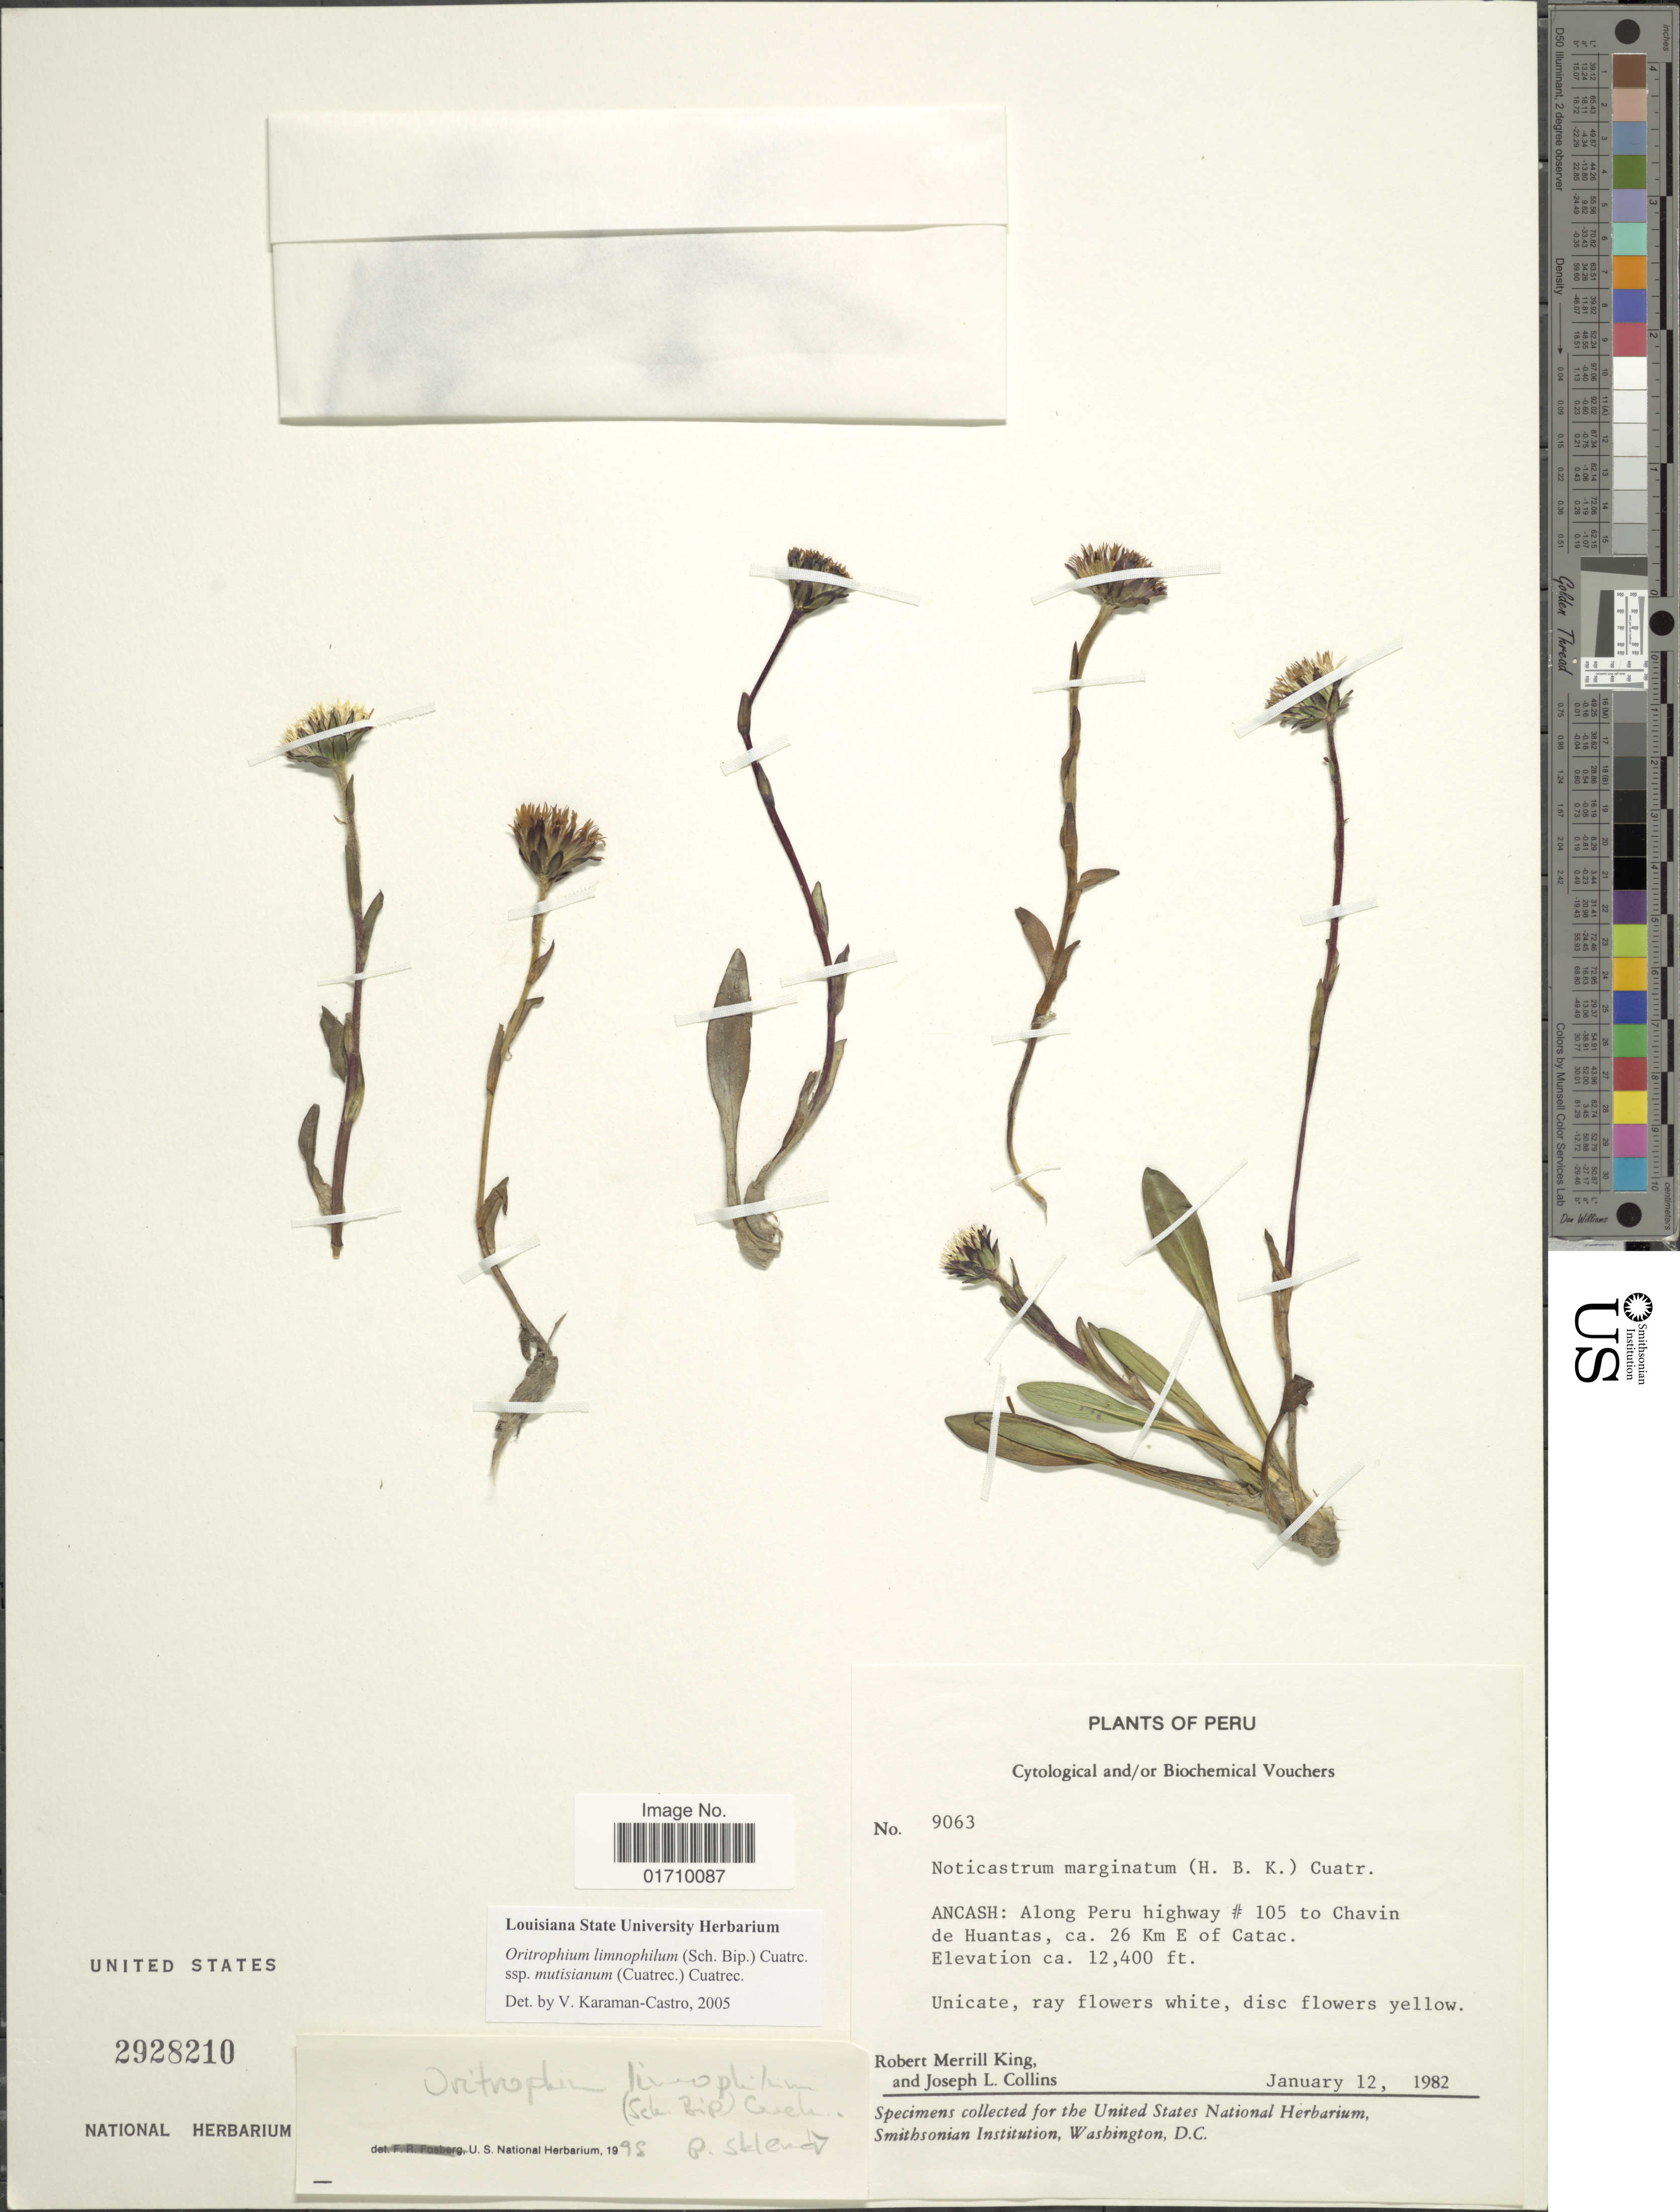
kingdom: Plantae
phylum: Tracheophyta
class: Magnoliopsida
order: Asterales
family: Asteraceae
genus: Noticastrum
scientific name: Noticastrum marginatum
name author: (Kunth) Cuatrec.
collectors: R. M. King & J. L. Collins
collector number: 9063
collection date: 1982-01-12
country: Peru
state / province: Ancash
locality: Along Peru highway #105 to Chavin de Huantas, ca 26 km E of Catac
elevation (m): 3780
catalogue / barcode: US 2928210